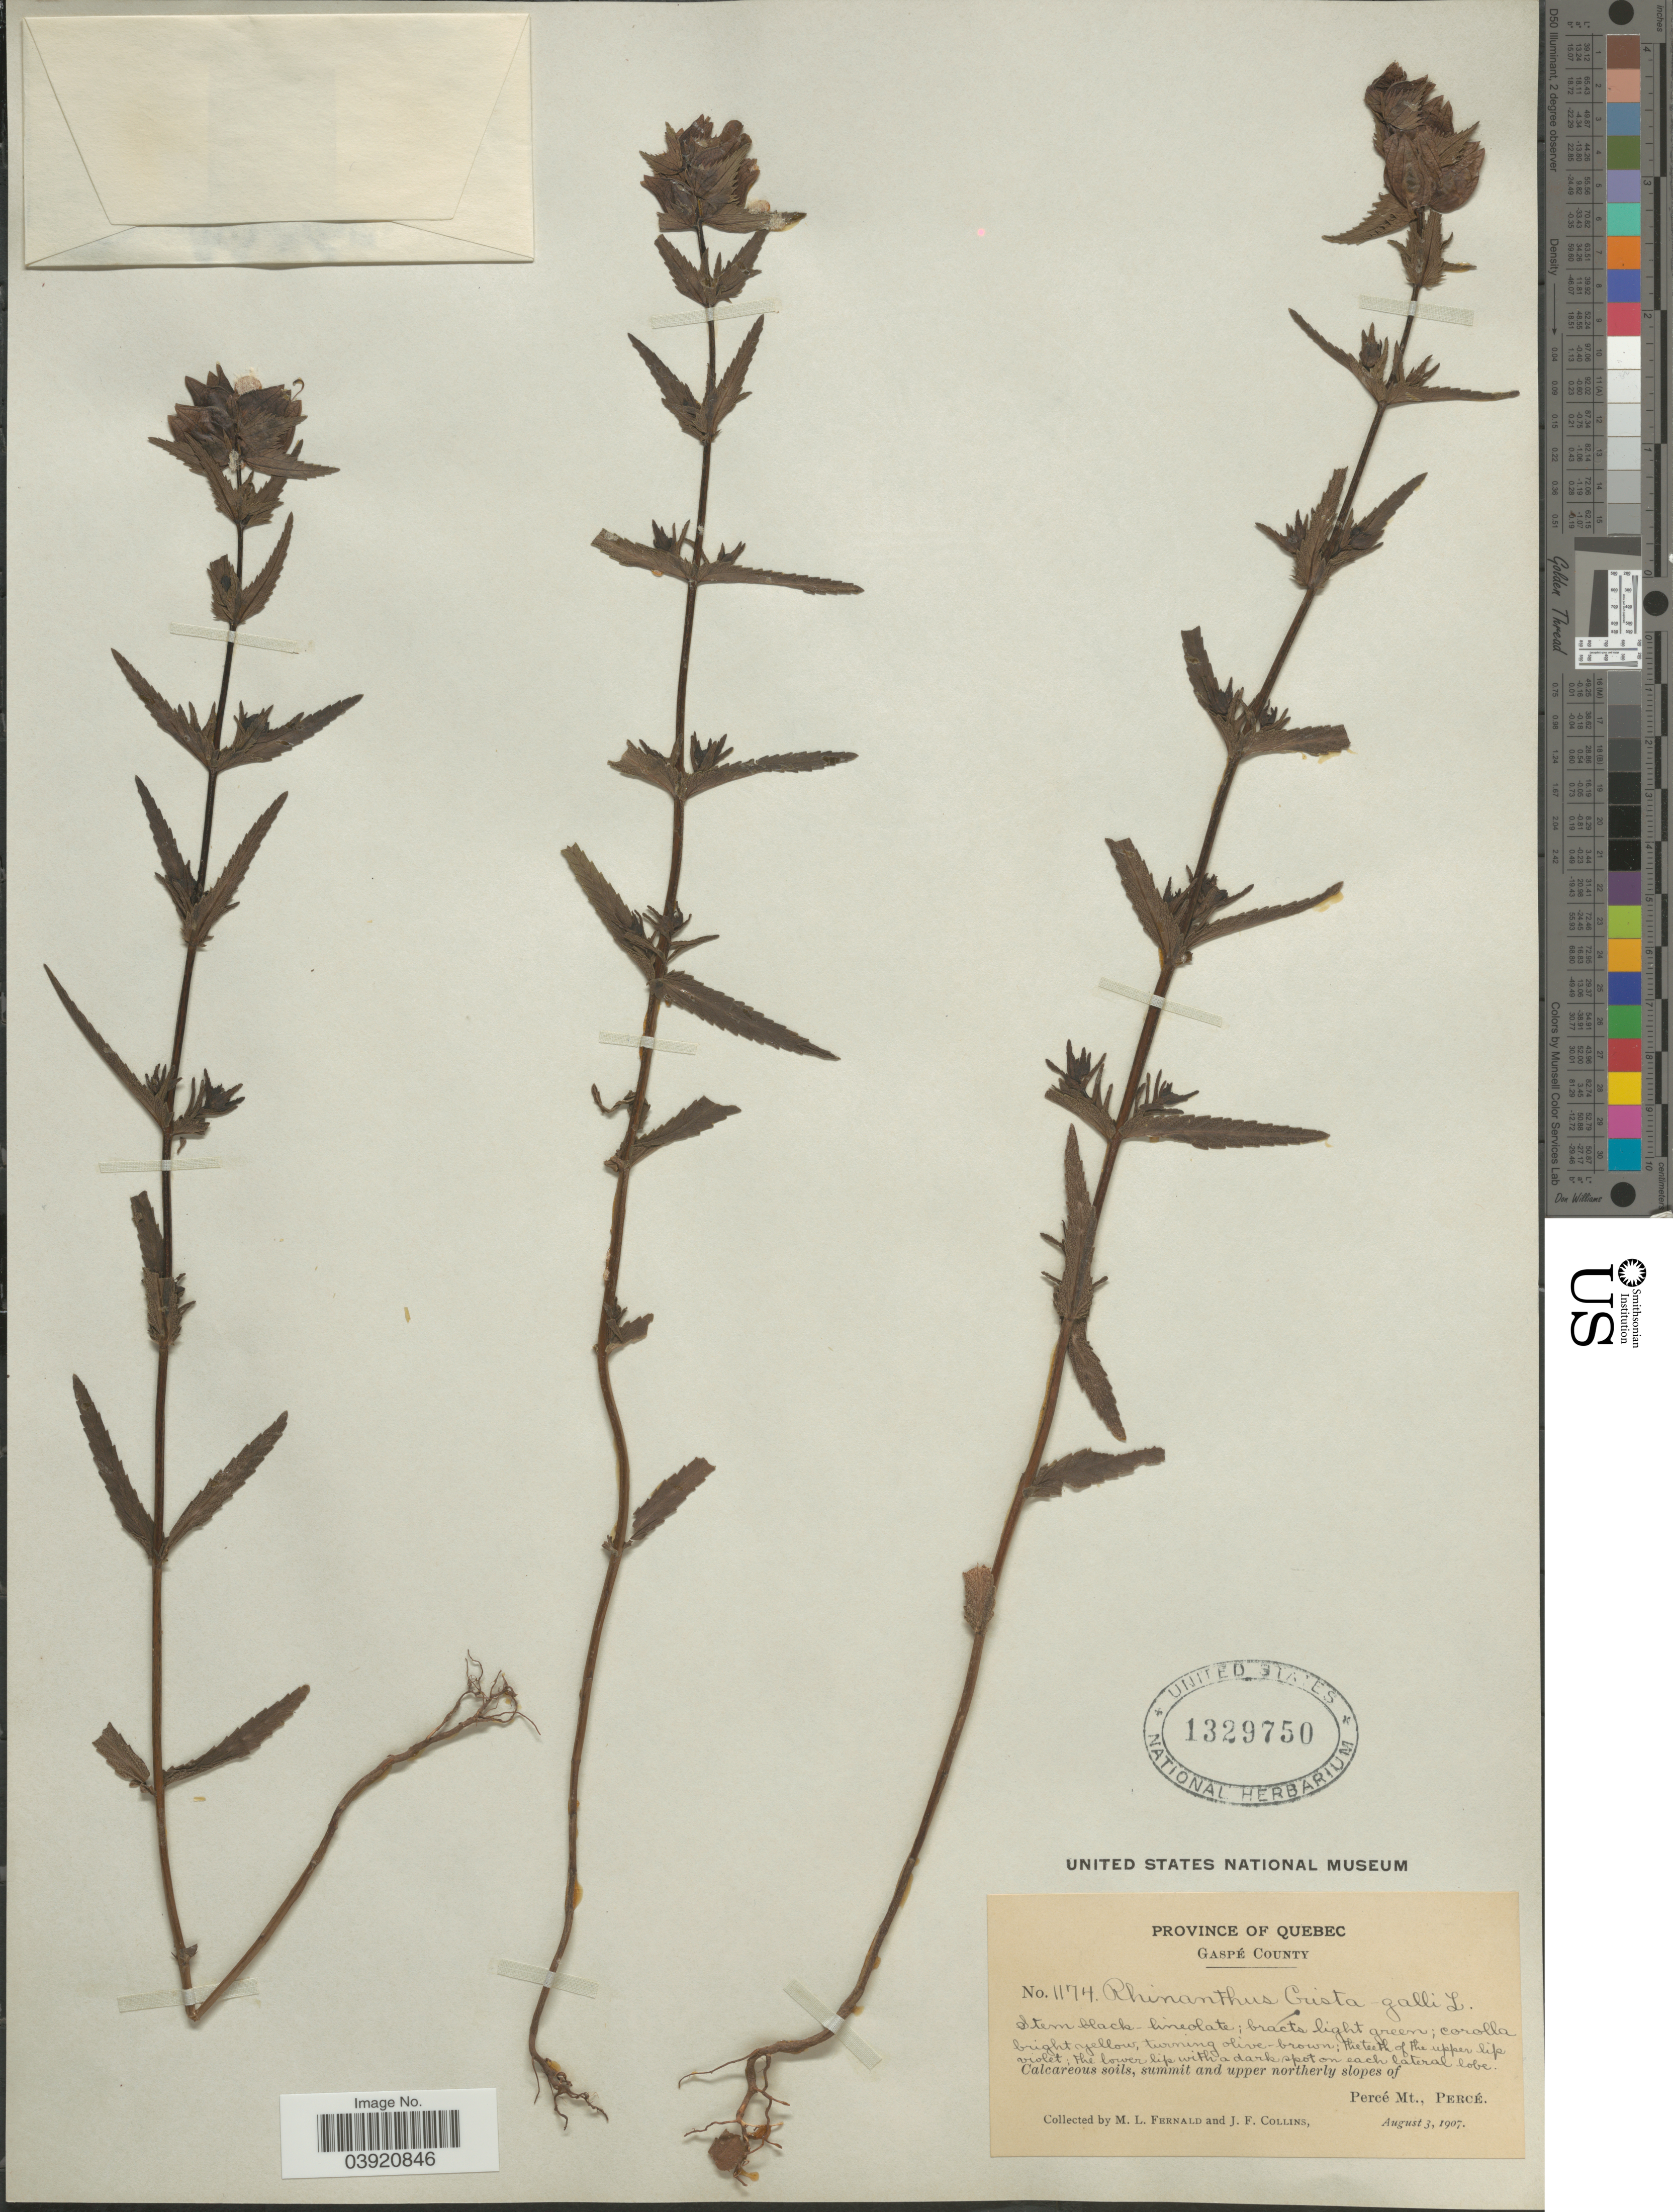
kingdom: Plantae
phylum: Tracheophyta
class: Magnoliopsida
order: Lamiales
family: Orobanchaceae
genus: Rhinanthus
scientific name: Rhinanthus crista-galli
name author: L.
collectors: M. L. Fernald & J. Collins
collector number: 1174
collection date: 1907-08-03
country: Canada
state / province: Quebec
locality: Gaspé County. Calcareous soils, summit and upper northerly slopes of Percé Mt., Percé.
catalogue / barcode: US 1329750